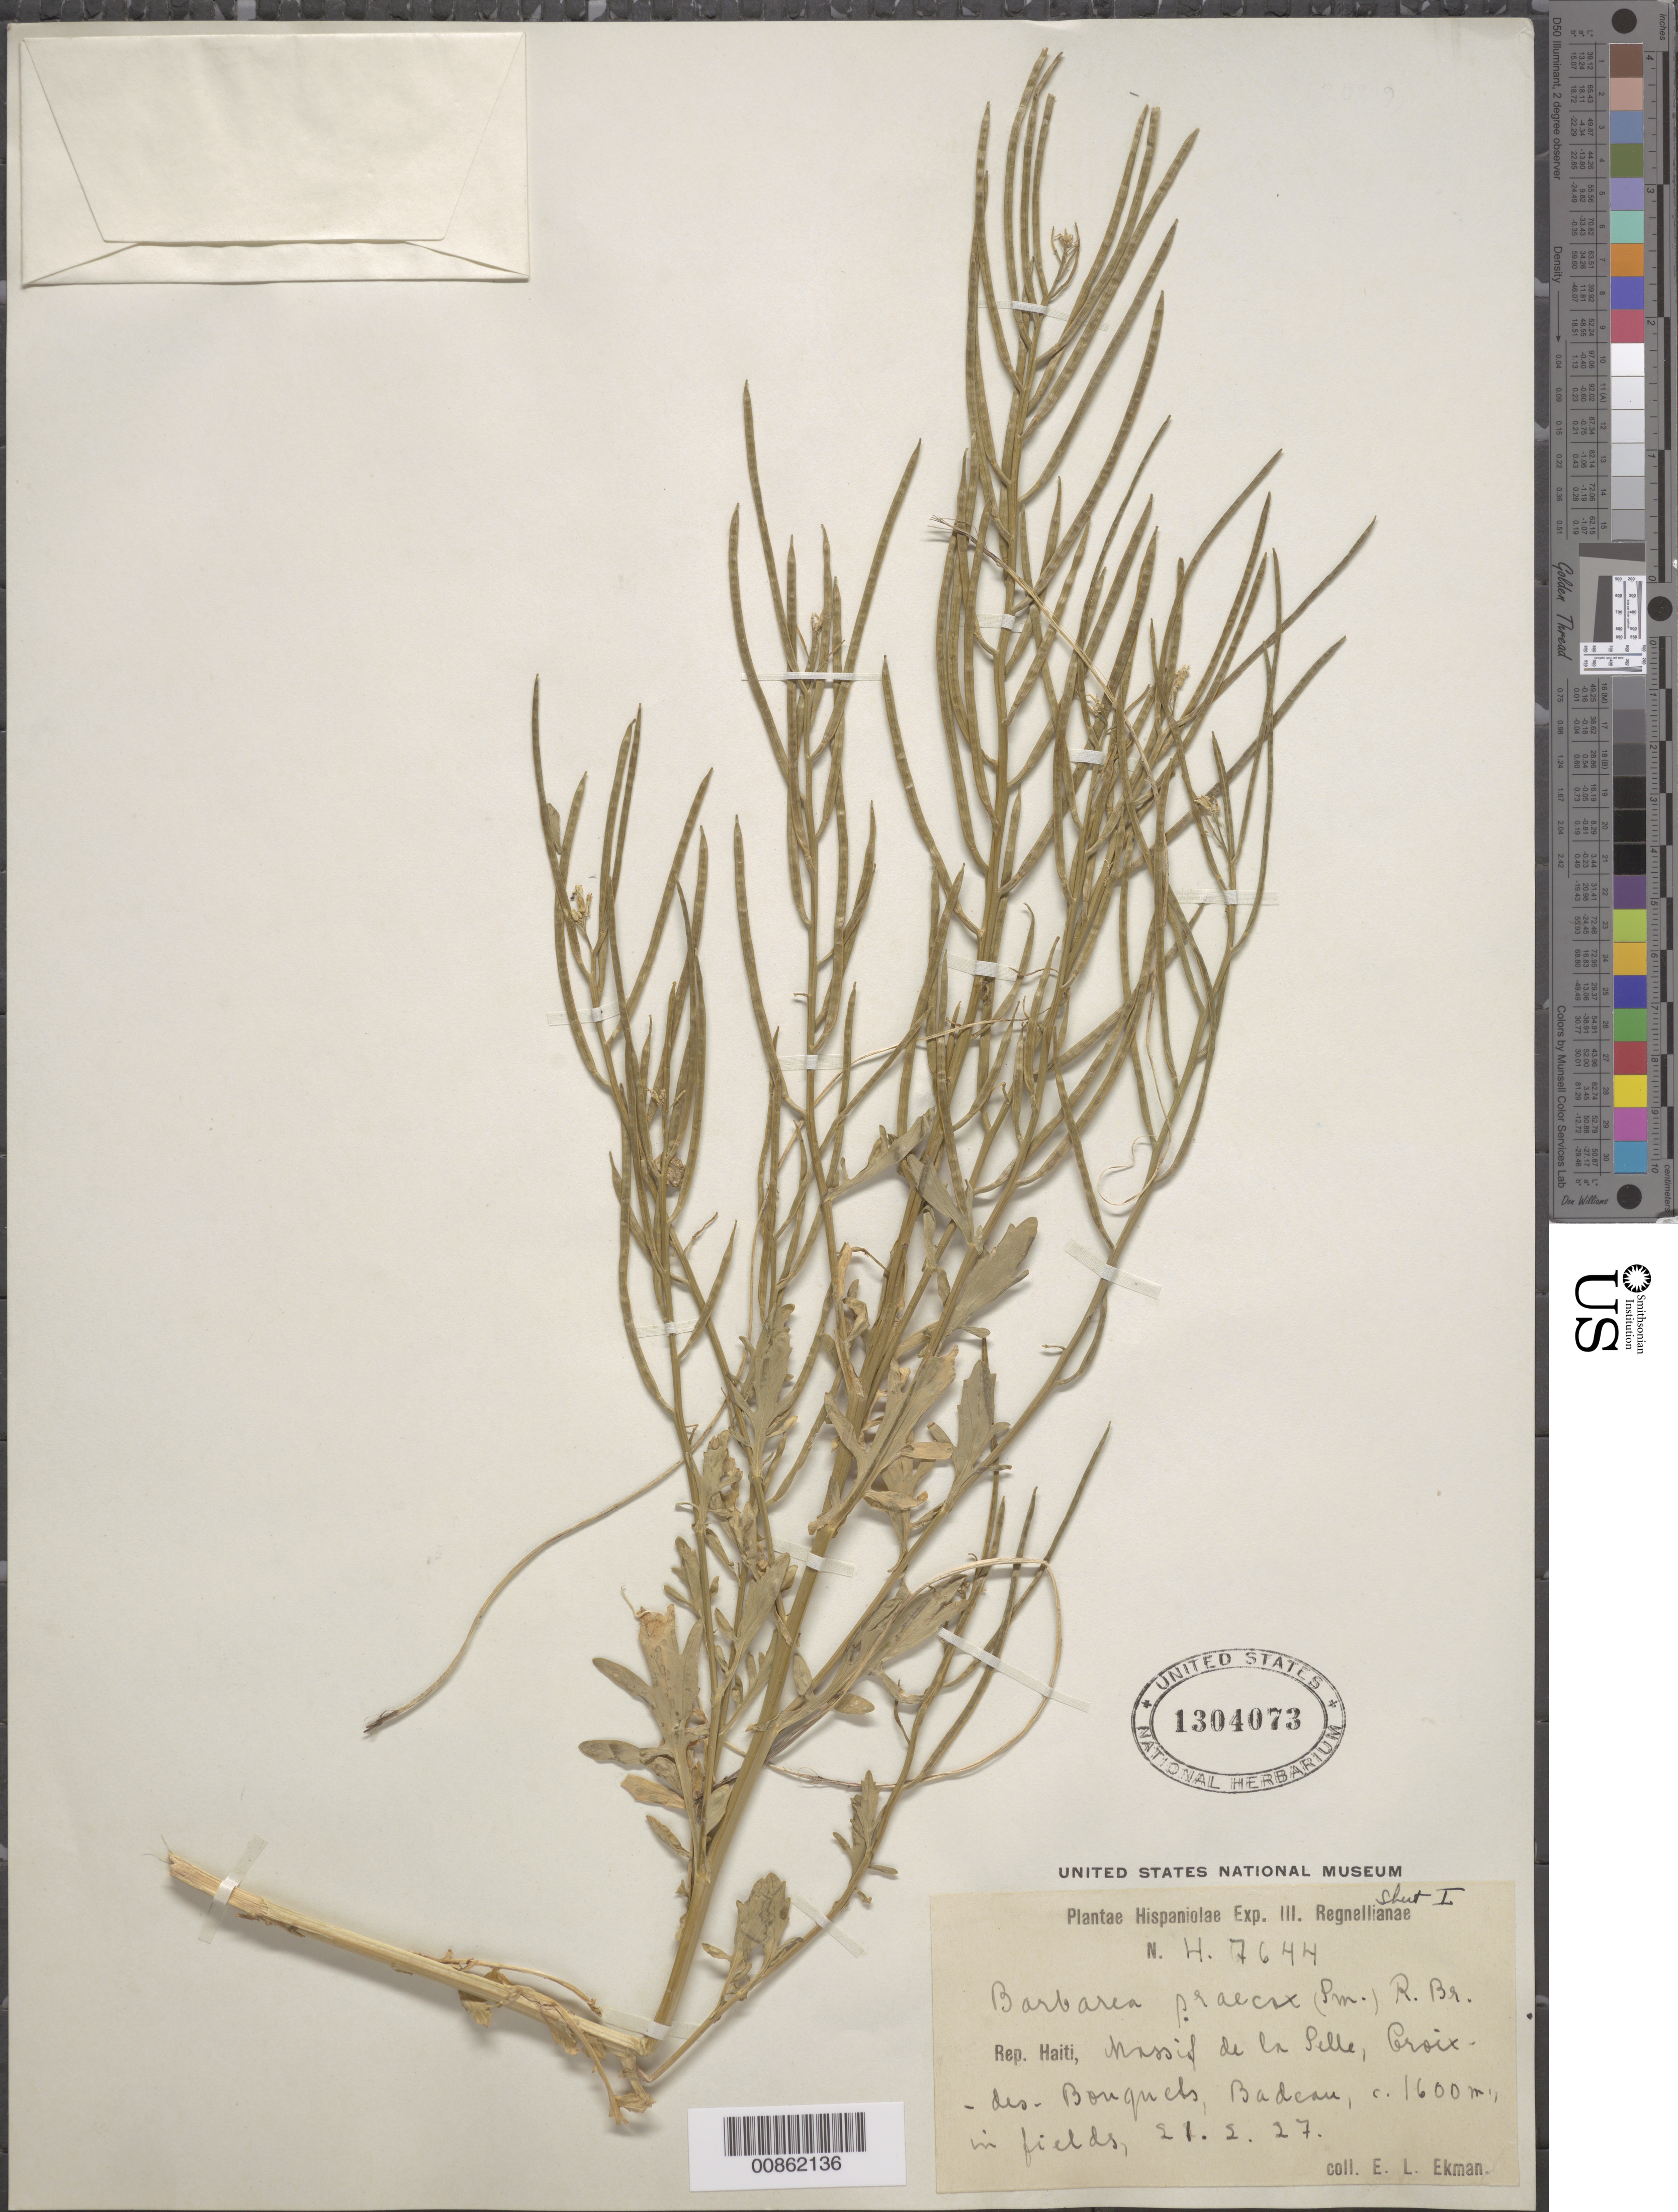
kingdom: Plantae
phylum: Tracheophyta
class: Magnoliopsida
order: Brassicales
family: Brassicaceae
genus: Barbarea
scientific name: Barbarea praecox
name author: (Sm.) W.T. Aiton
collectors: E. L. Ekman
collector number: H 7644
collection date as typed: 21 Feb 1927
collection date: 1927-02-21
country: Haiti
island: Hispaniola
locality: Massif de la Selle, Croix-des-Bouquets, Badeau.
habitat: In fields.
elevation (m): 1600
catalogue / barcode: US 1304073